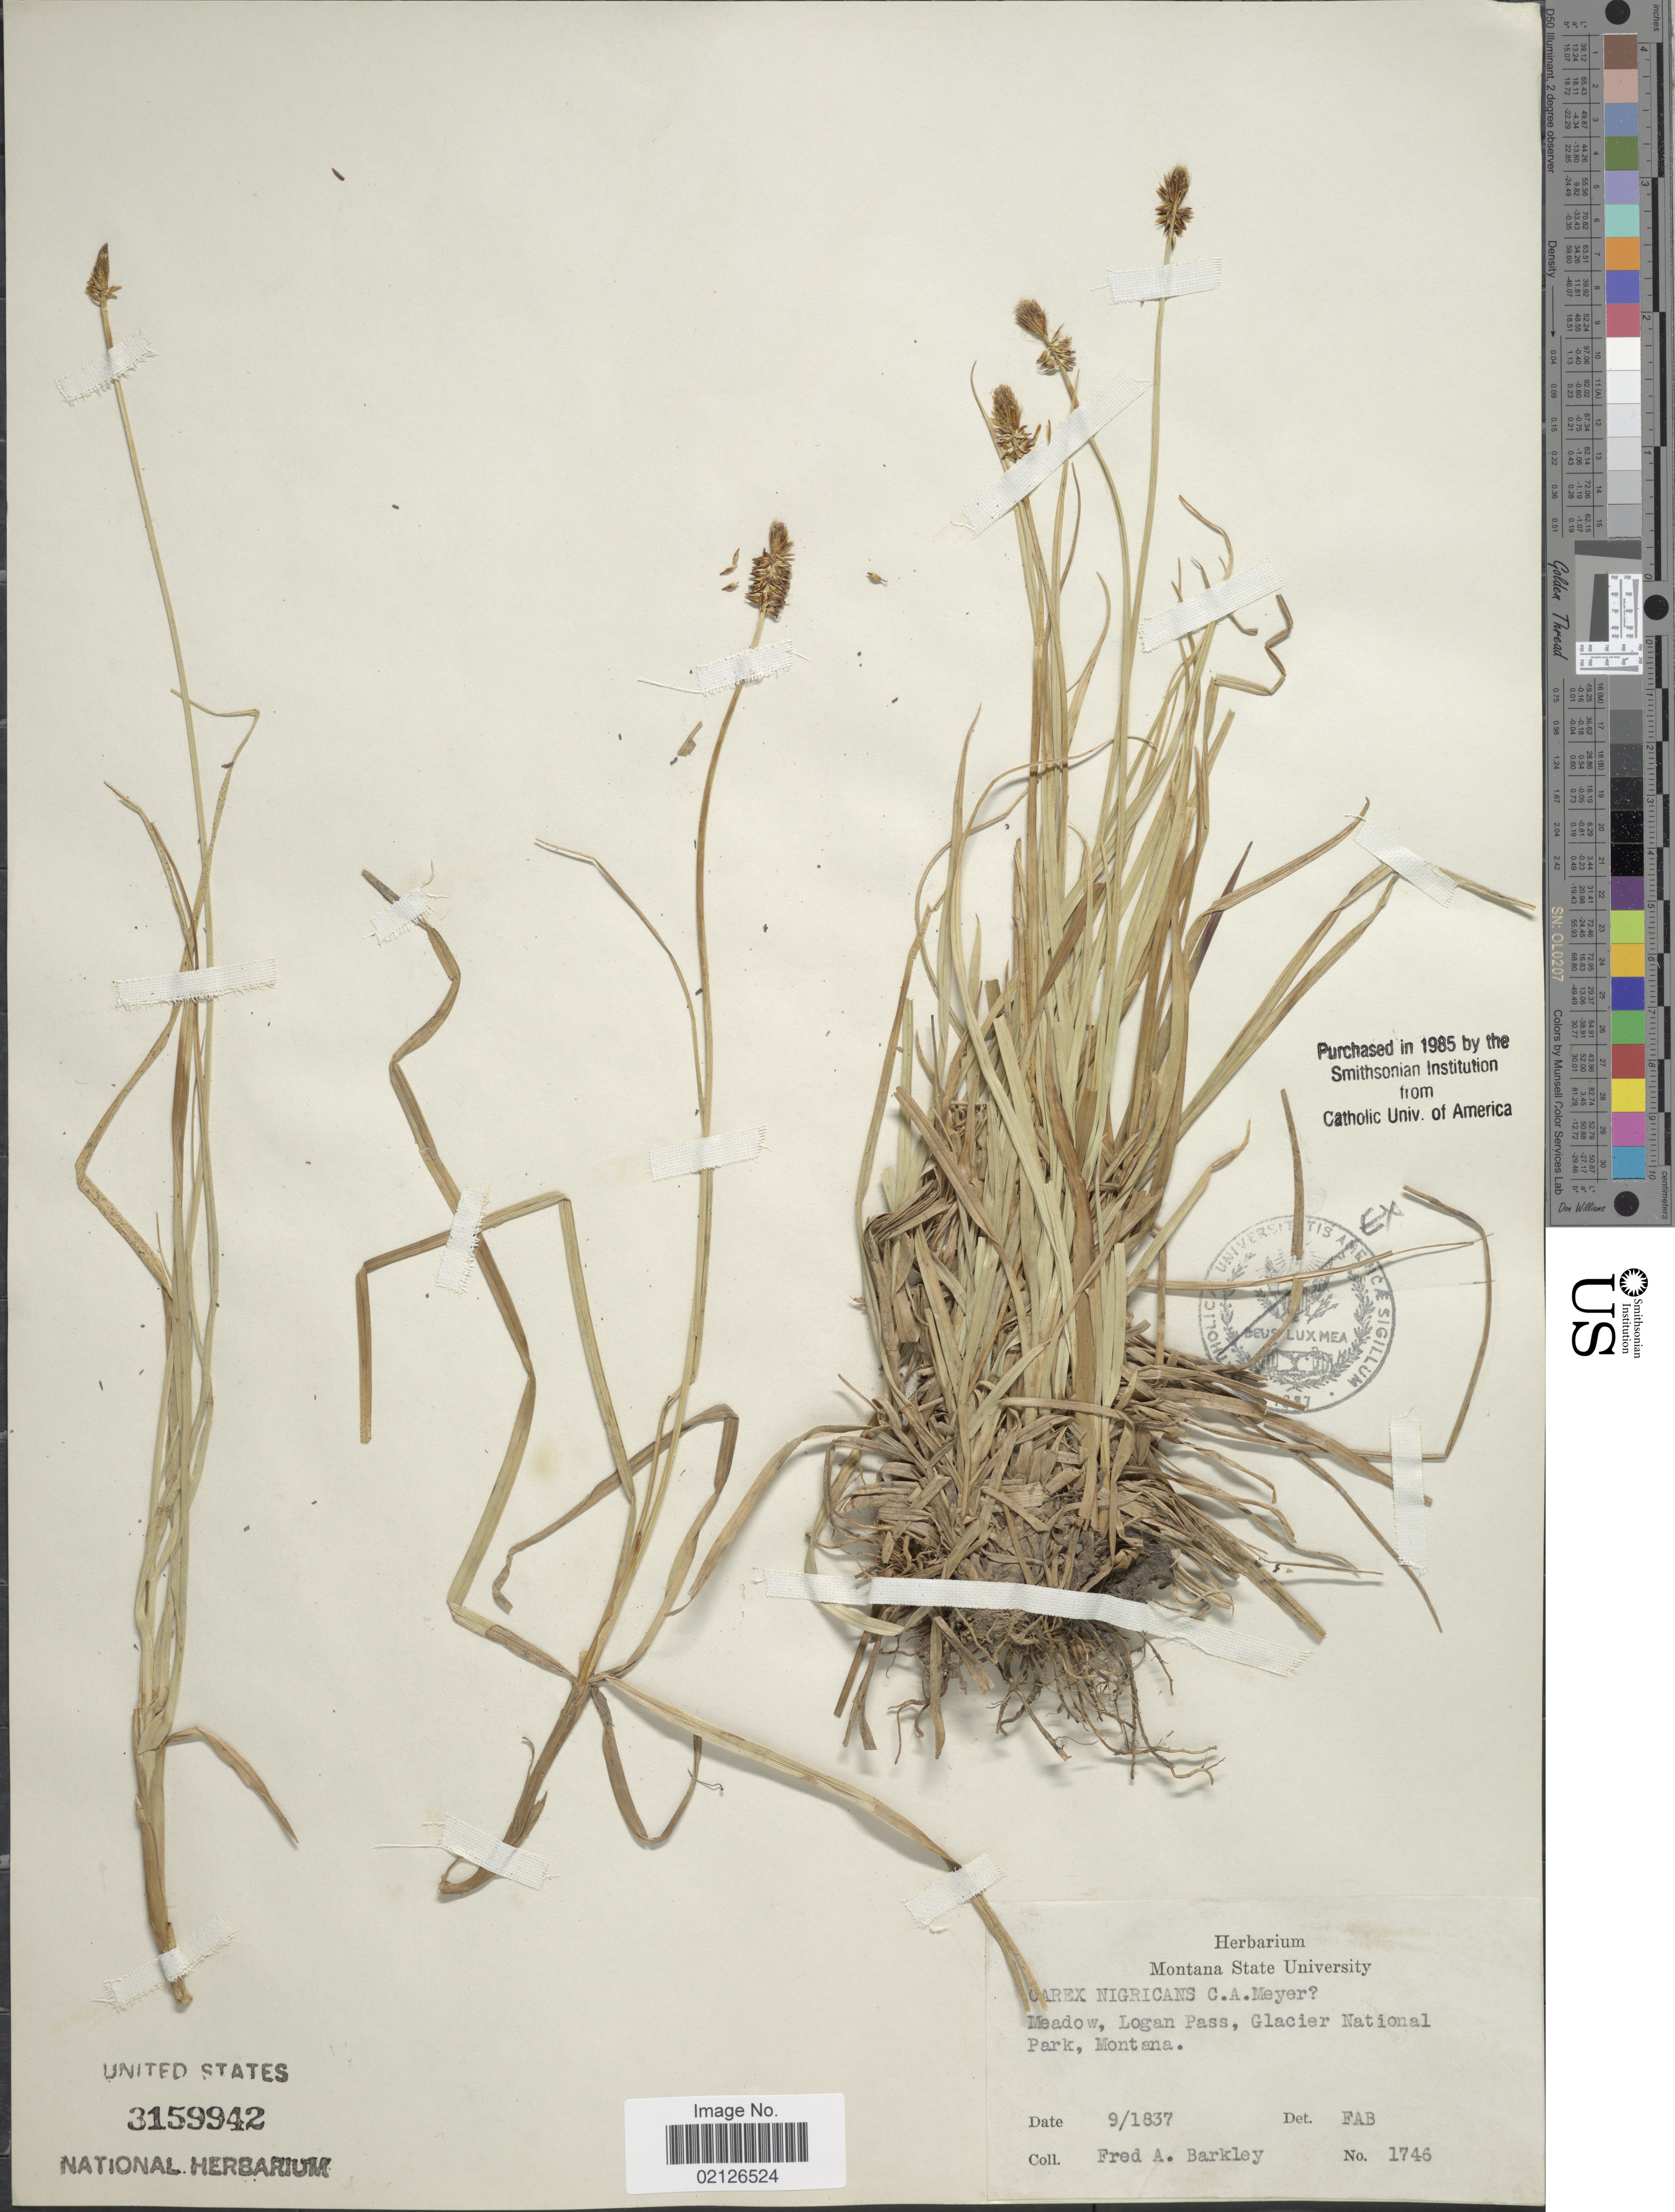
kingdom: Plantae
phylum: Tracheophyta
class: Liliopsida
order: Poales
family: Cyperaceae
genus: Carex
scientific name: Carex nigricans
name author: C.A. Mey.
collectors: F. A. Barkley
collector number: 1746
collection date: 1837-09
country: United States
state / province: Montana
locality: Meadow, Logan Pass, Glacier National Park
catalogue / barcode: US 3159942